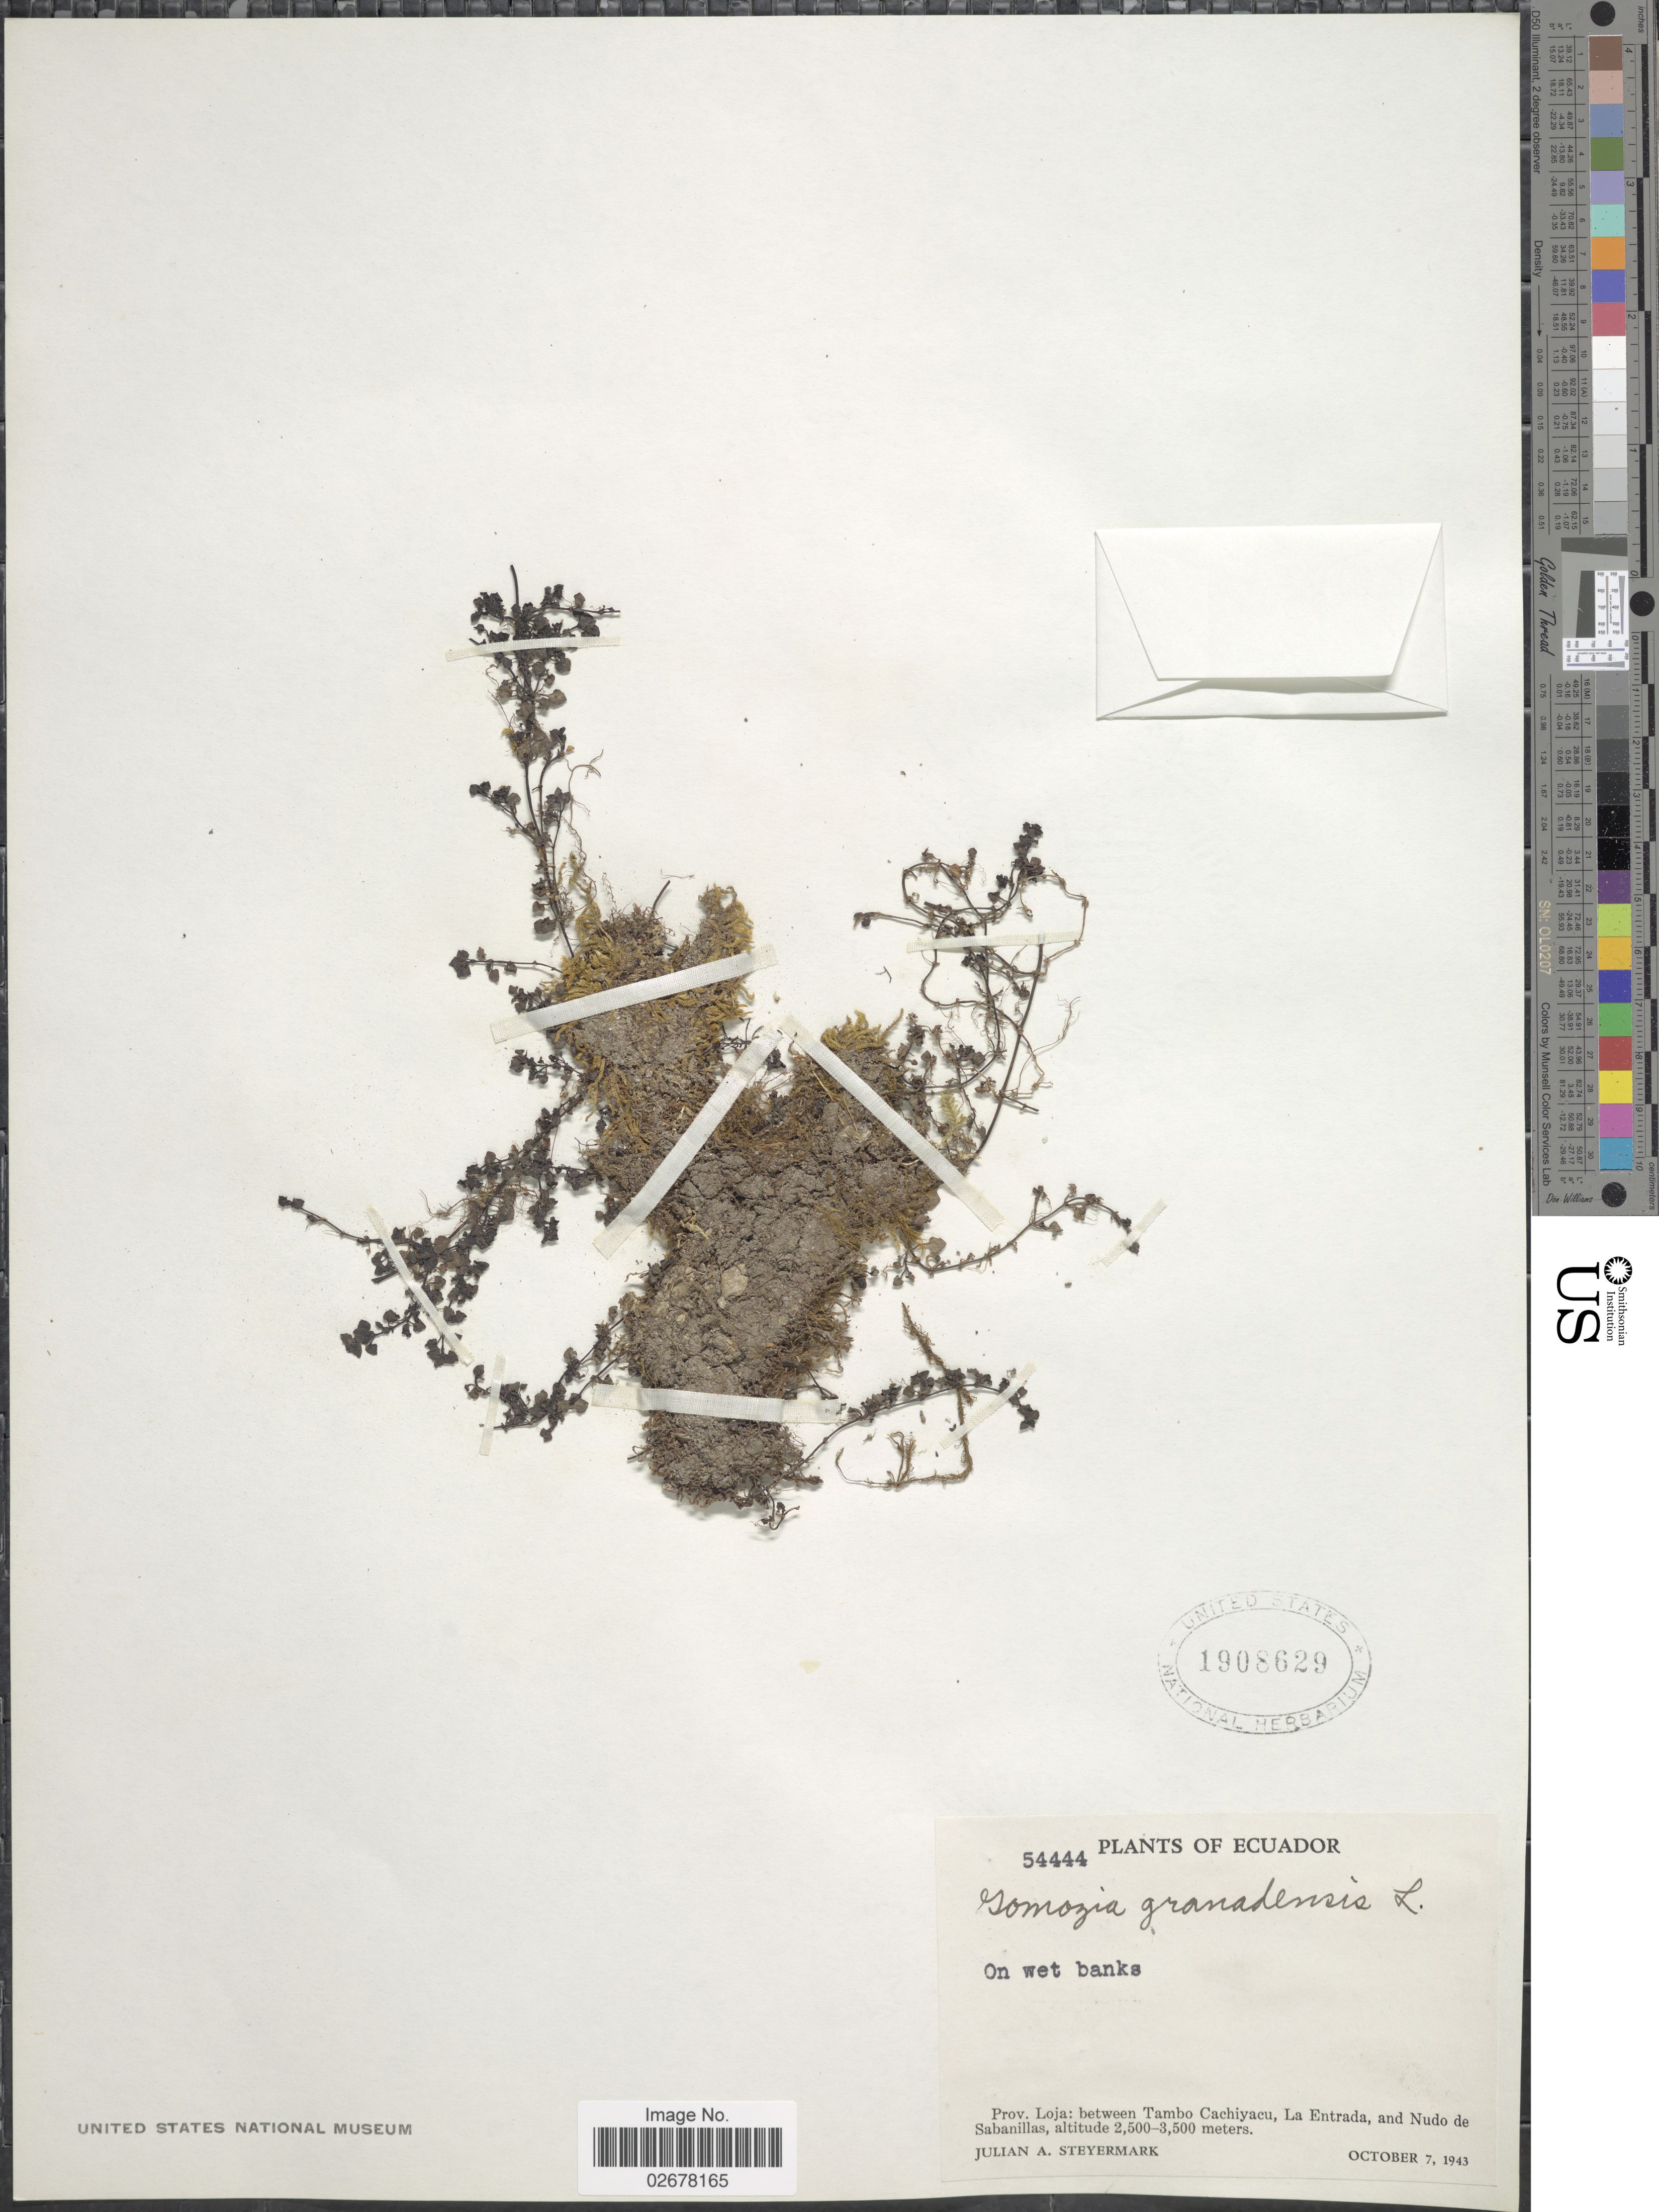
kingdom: Plantae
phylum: Tracheophyta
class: Magnoliopsida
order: Gentianales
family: Rubiaceae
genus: Nertera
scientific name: Nertera depressa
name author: Banks & Sol. ex Gaertn.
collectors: J. Steyermark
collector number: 54444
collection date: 1943-10-07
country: Ecuador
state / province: Loja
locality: On wet banks, between Tambo Cachiyacu, la Entrada, and Nudo de Sabanillas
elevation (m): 2500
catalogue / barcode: US 1908629